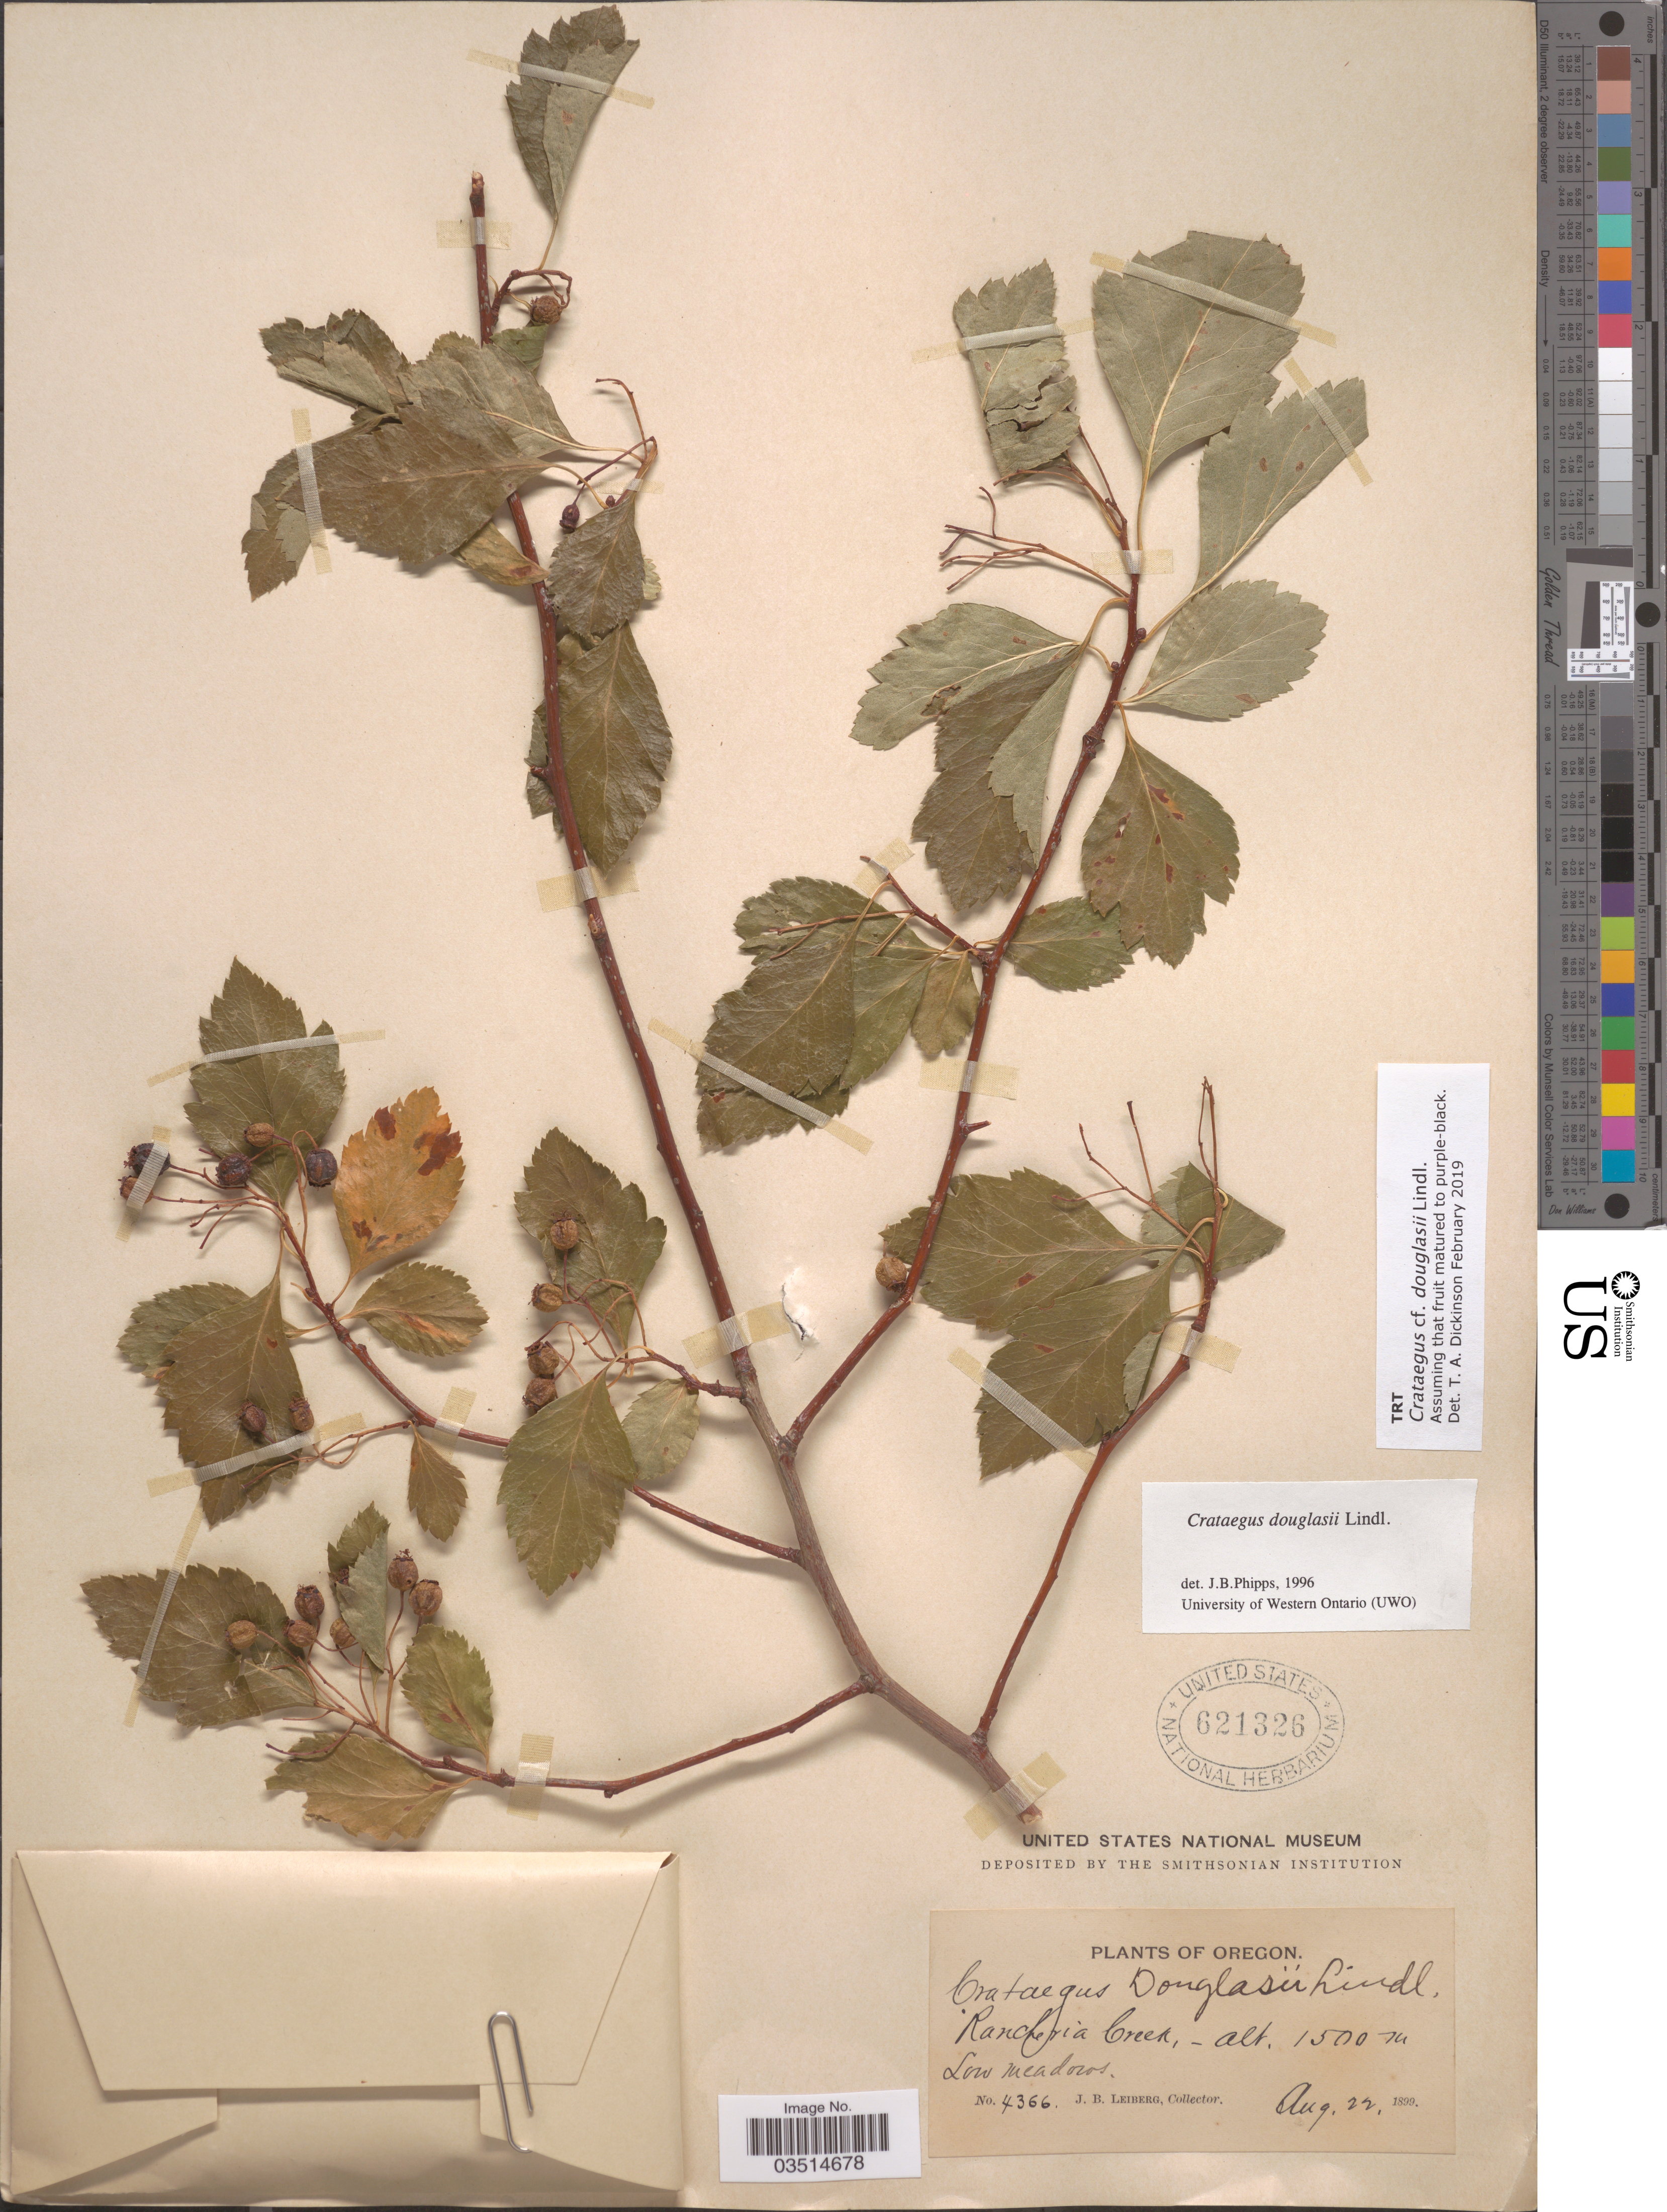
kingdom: Plantae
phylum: Tracheophyta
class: Magnoliopsida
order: Rosales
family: Rosaceae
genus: Crataegus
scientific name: Crataegus douglasii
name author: Lindl.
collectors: J. B. Leiberg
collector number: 4366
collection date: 1899-08-22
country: United States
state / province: Oregon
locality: Rancheria Creek.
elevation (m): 1500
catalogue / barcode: US 621326